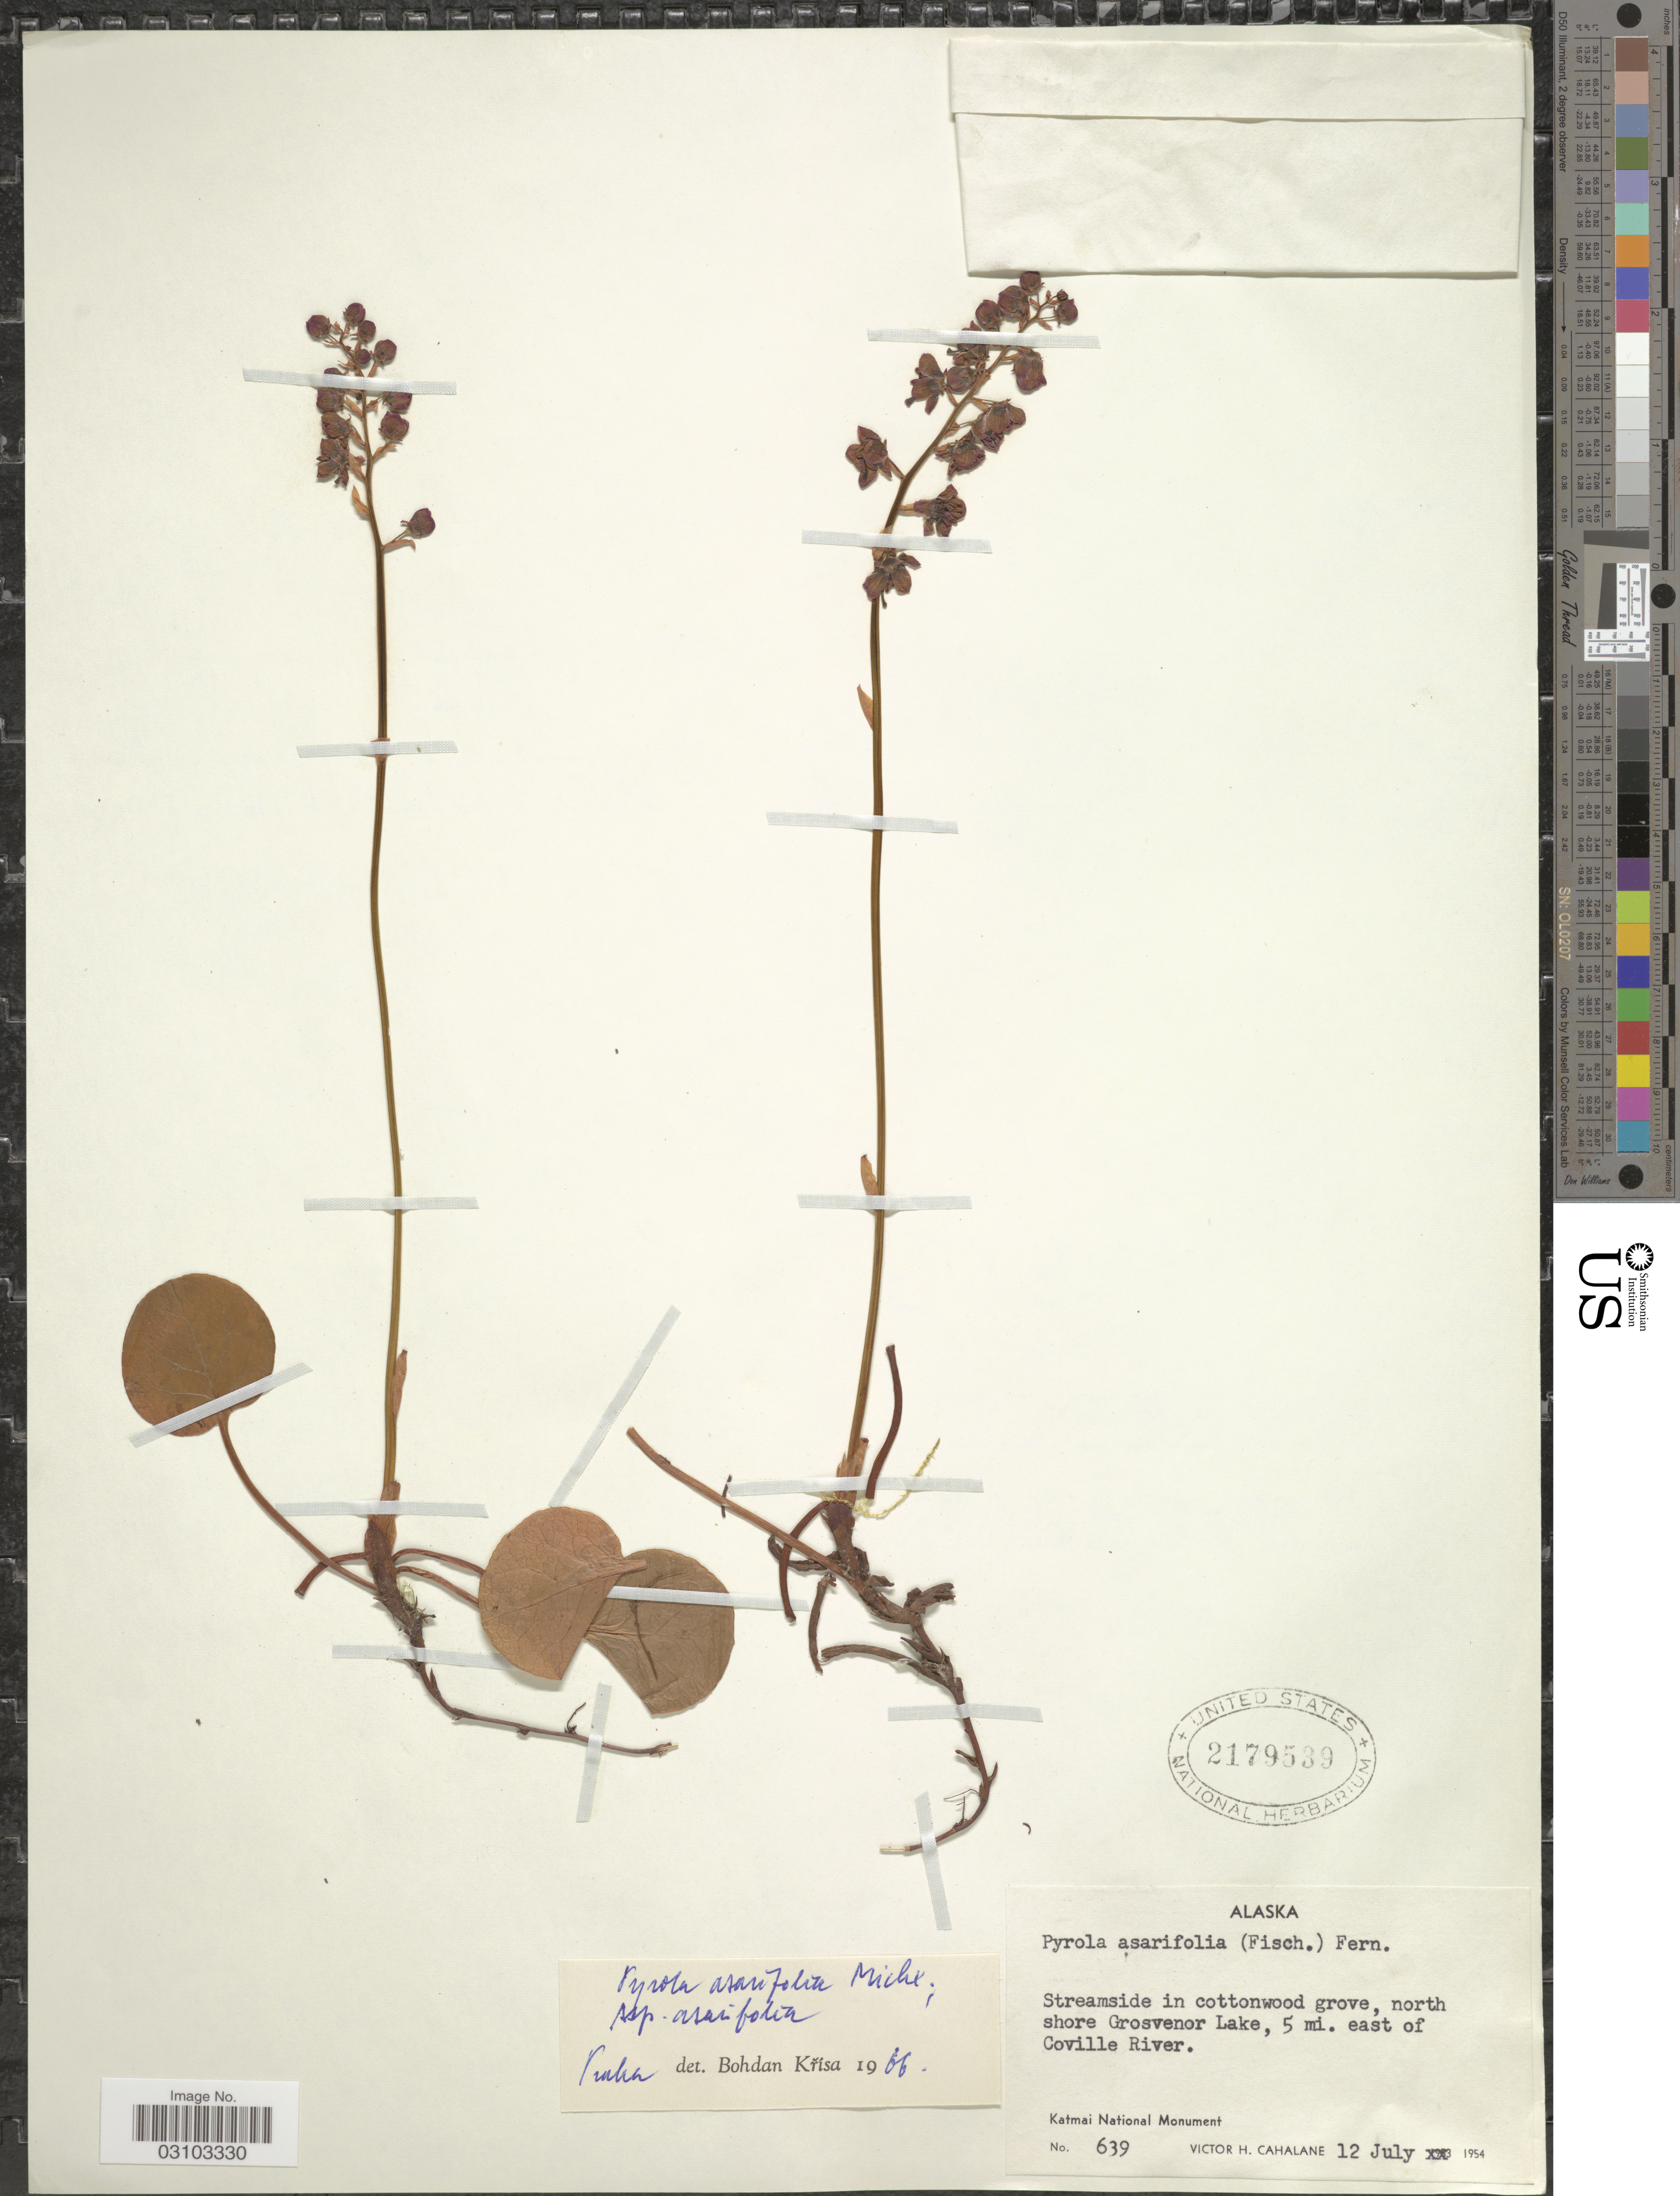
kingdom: Plantae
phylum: Tracheophyta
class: Magnoliopsida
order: Ericales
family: Ericaceae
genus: Pyrola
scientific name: Pyrola asarifolia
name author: Michx.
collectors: V. Cahalane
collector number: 639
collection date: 1954-07-12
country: United States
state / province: Alaska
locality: Streamside in cottonwood grove, north shore Grosvenor Lake, 5 mi. east of Coville River. Katmai National Monument.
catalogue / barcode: US 2179539